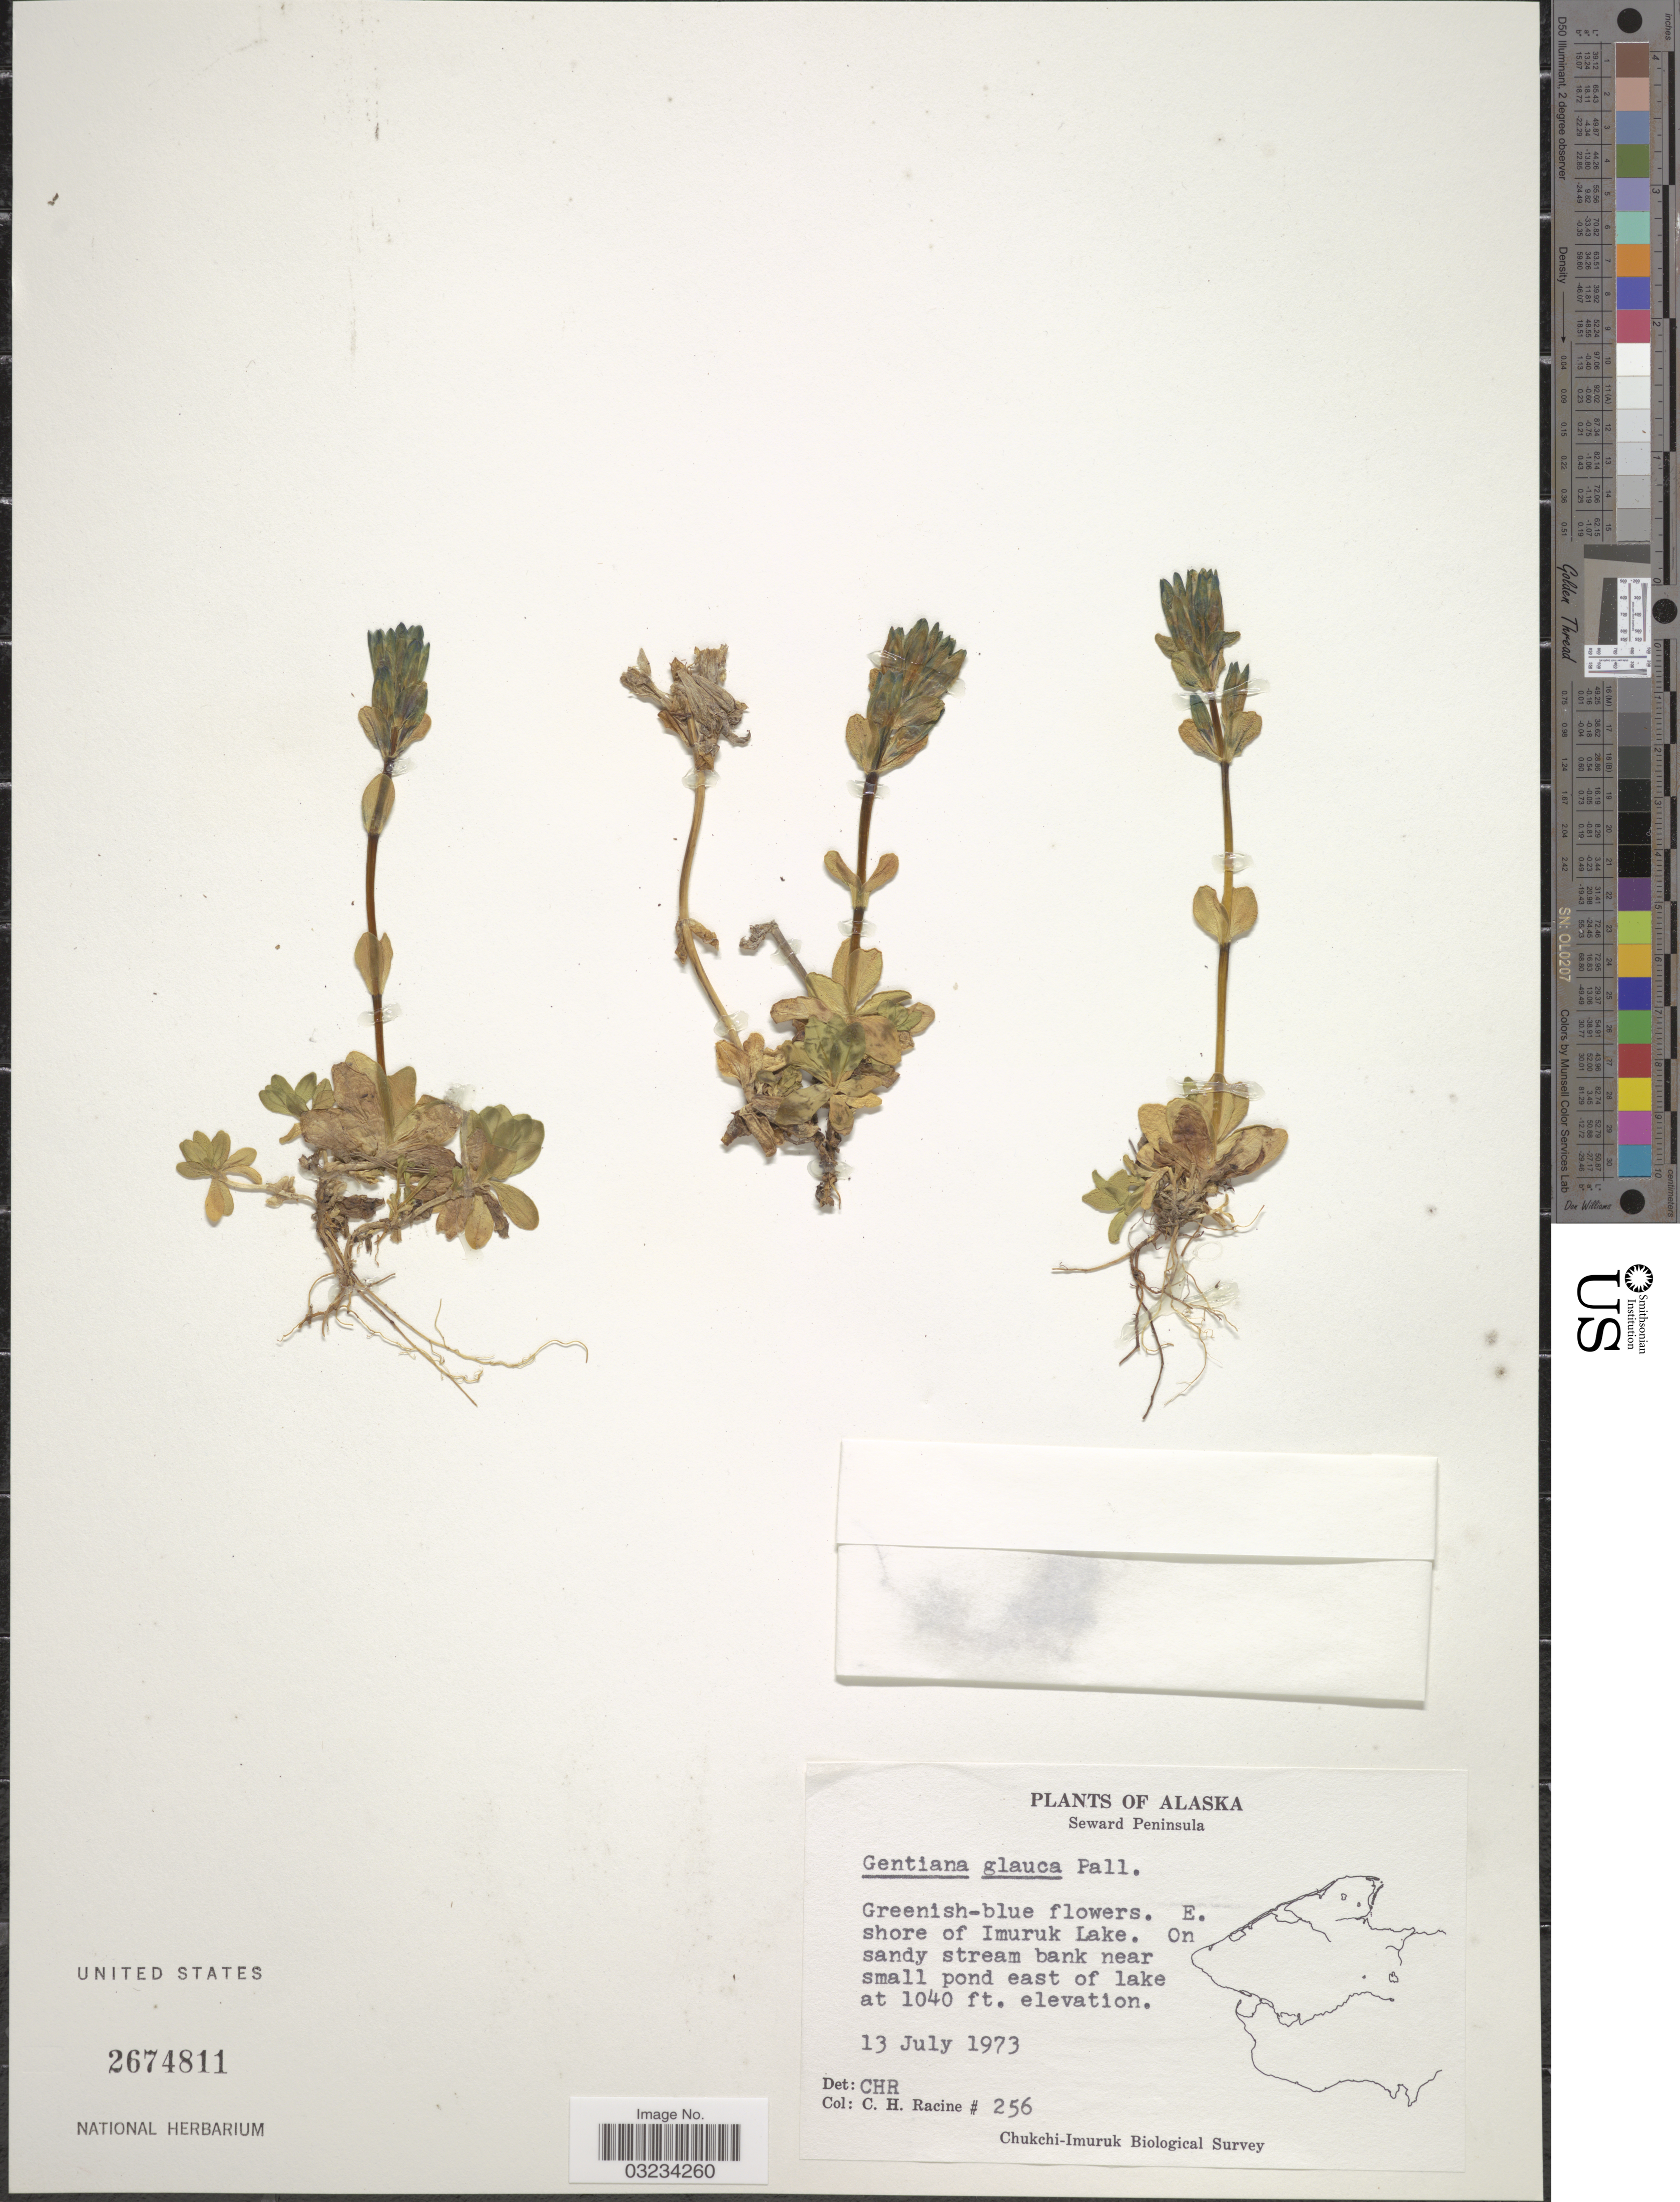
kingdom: Plantae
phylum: Tracheophyta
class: Magnoliopsida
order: Gentianales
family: Gentianaceae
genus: Gentiana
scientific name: Gentiana glauca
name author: Pall.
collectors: C. Racine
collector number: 256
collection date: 1973-07-13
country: United States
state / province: Alaska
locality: Seward Peninsula, E. shore of Imuruk Lake. On sandy stream bank near small pond east of lake.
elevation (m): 317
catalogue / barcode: US 2674811